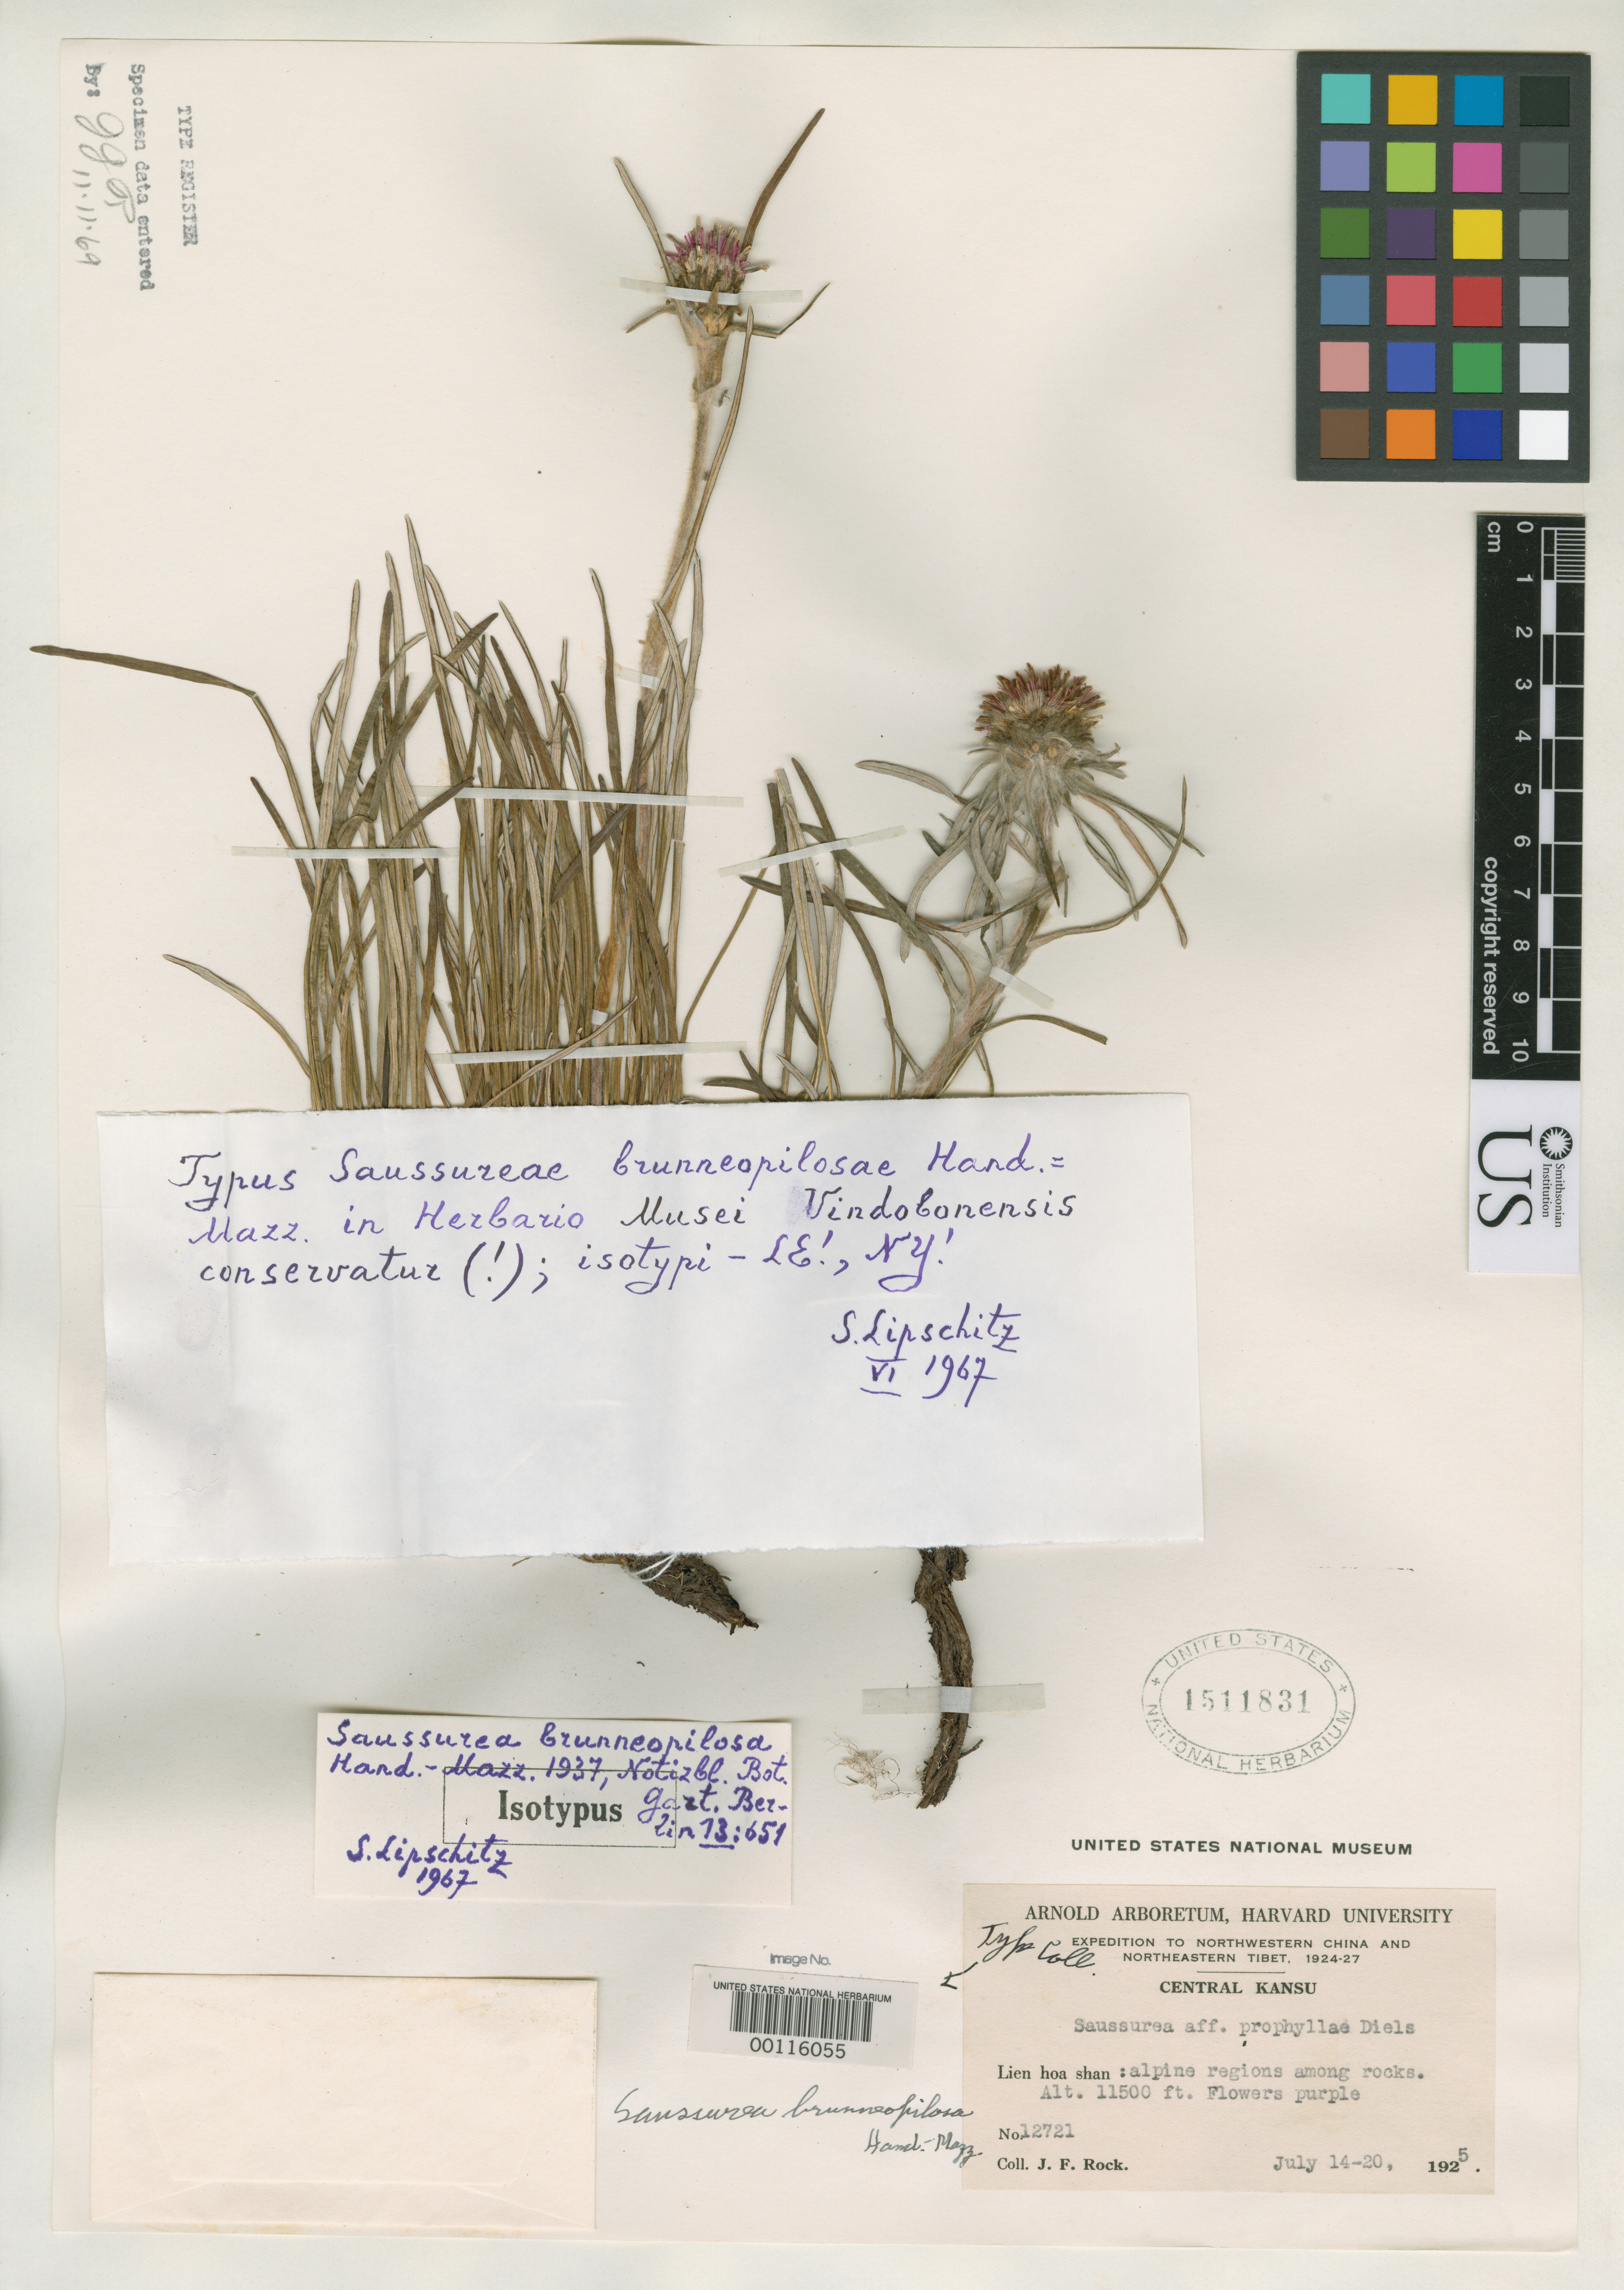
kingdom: Plantae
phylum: Tracheophyta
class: Magnoliopsida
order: Asterales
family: Asteraceae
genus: Saussurea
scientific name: Saussurea brunneopilosa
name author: Hand.-Mazz.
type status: Isotype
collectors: J. F. Rock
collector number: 12721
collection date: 1925-07-14/1925-07-20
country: China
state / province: Gansu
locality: Lien Hoa Shan.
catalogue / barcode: US 1511831